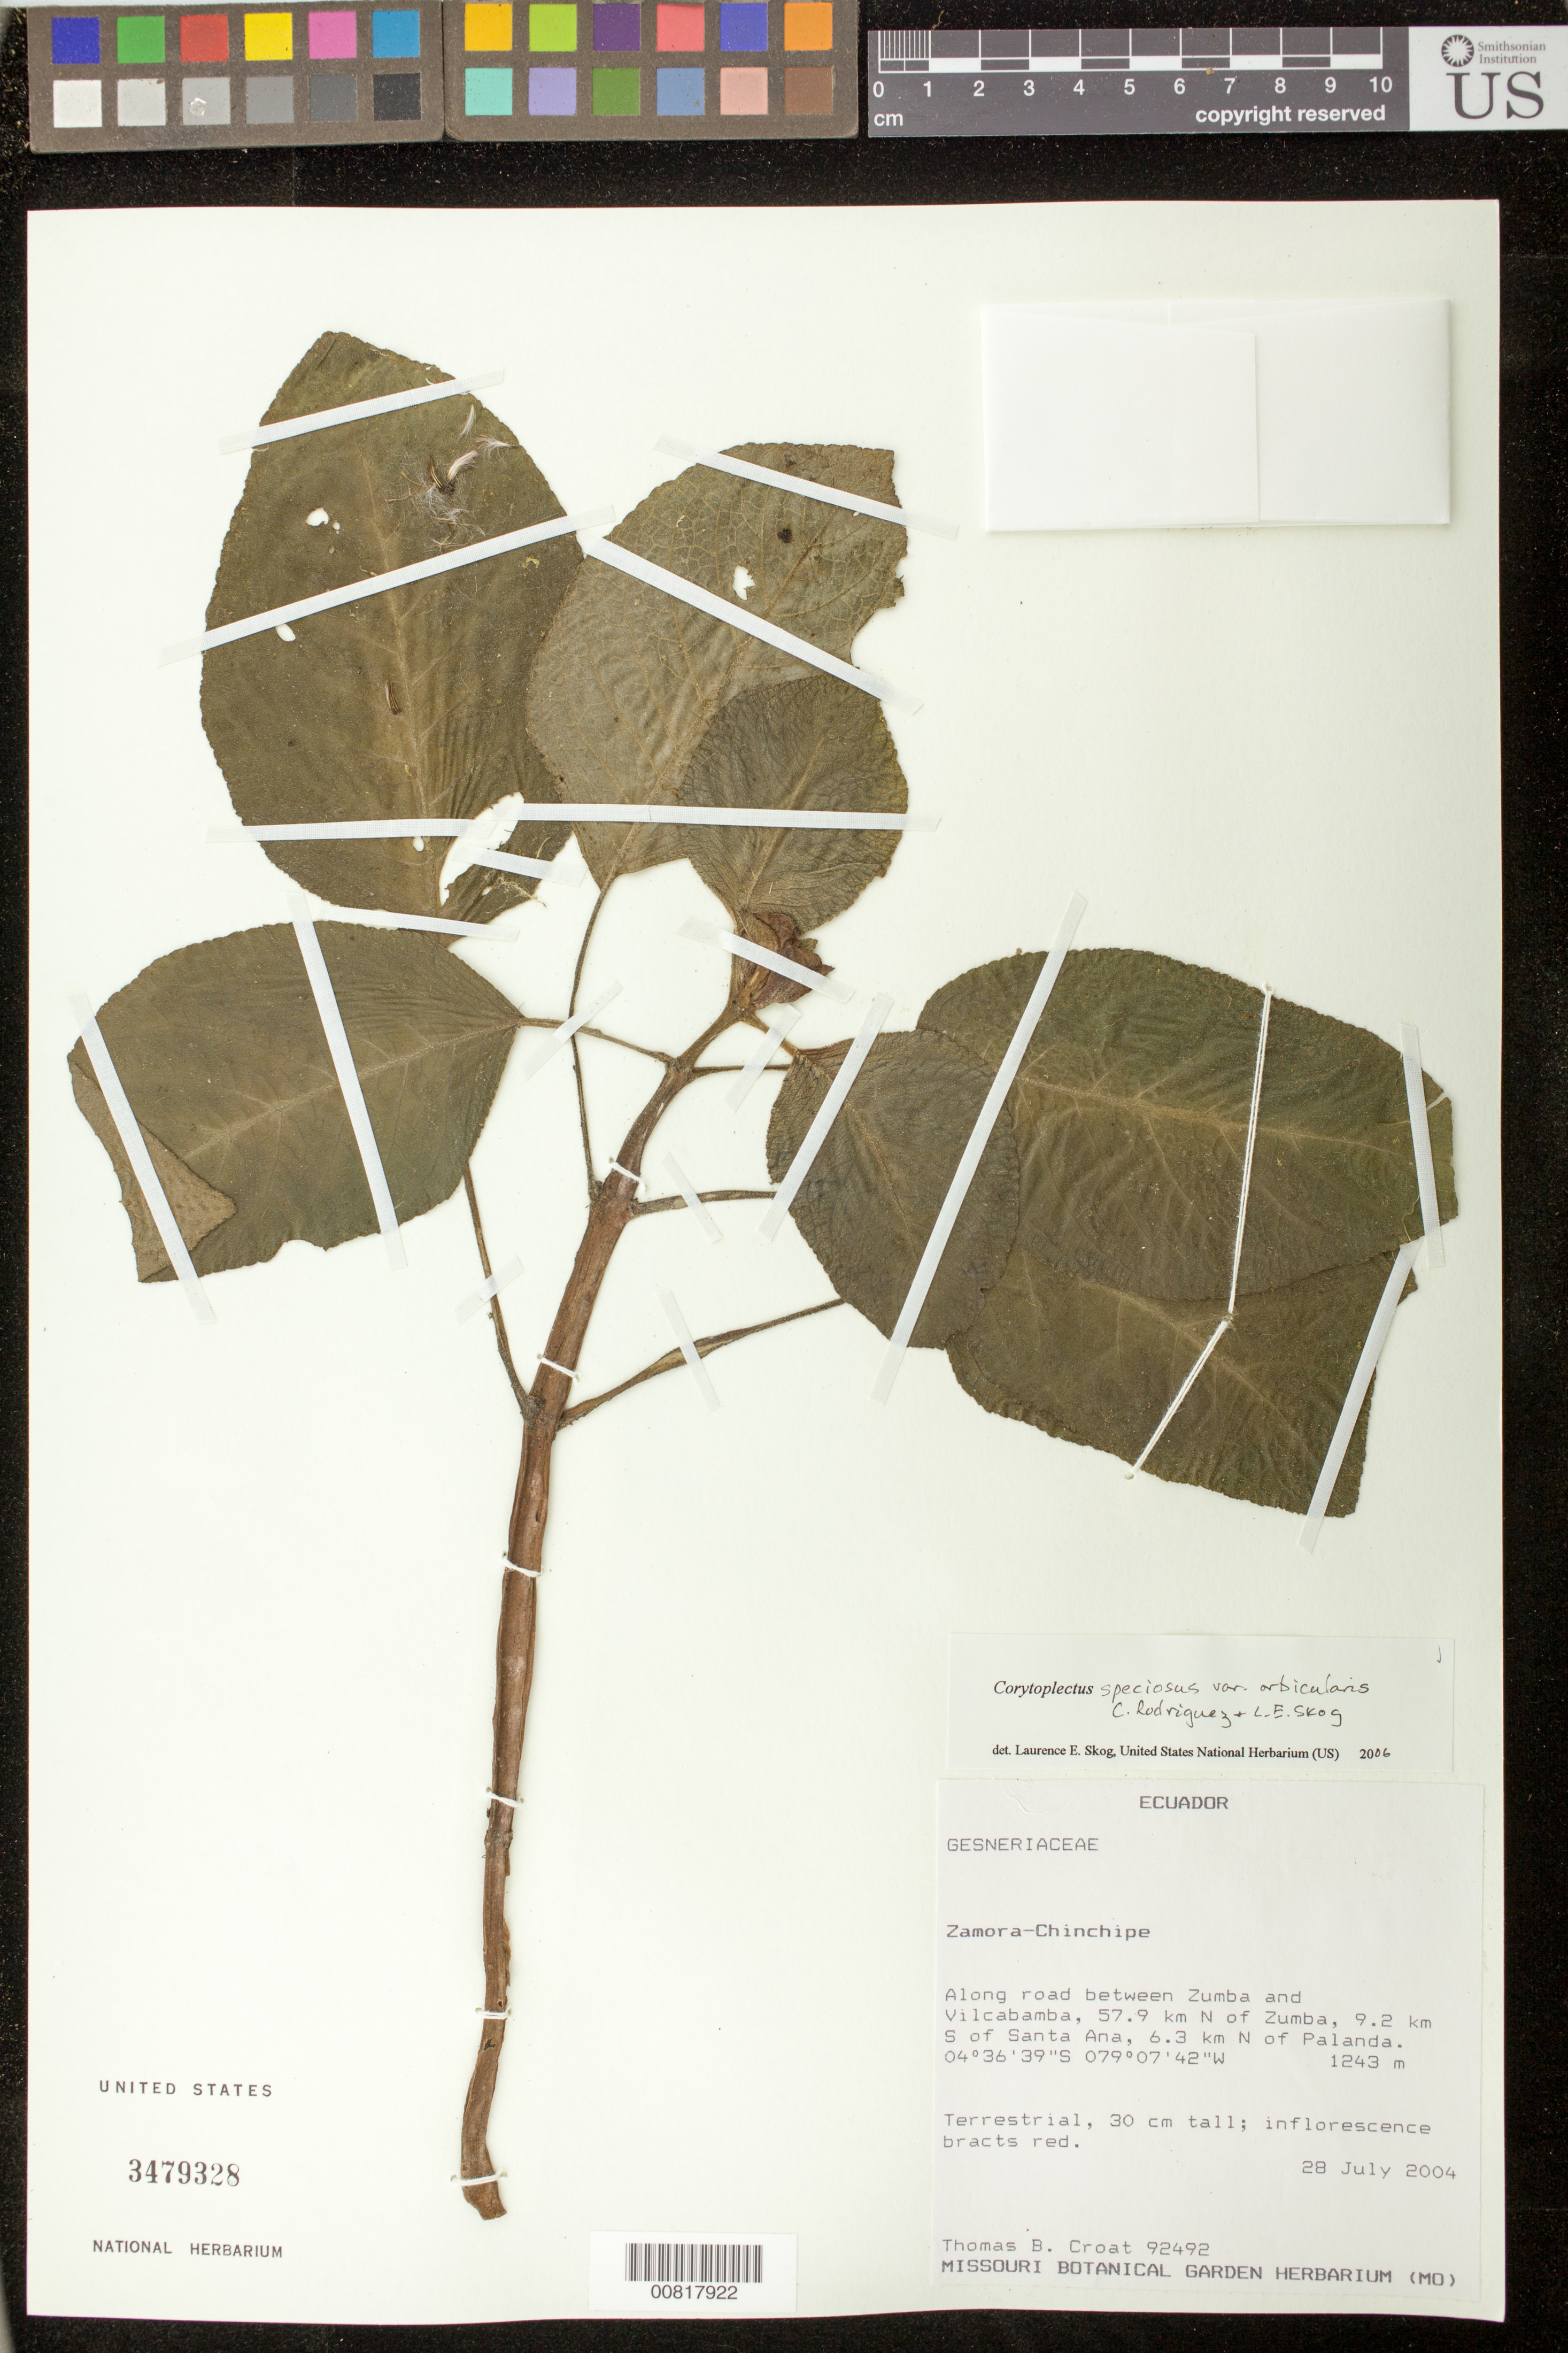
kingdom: Plantae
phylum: Tracheophyta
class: Magnoliopsida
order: Lamiales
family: Gesneriaceae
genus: Corytoplectus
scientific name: Corytoplectus speciosus var. orbicularis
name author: Rodr.-Flores & L.E. Skog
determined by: Skog, Laurence E.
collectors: T. B. Croat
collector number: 92492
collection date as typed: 28 Jul 2004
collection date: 2004-07-28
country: Ecuador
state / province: Zamora-Chinchipe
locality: Along road between Zumba and Vilcabamba, 57.9 km N of Zumba, 9.2 km S of Santa Ana, 6.3 km N of Palanda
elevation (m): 1243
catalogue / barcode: US 3479328